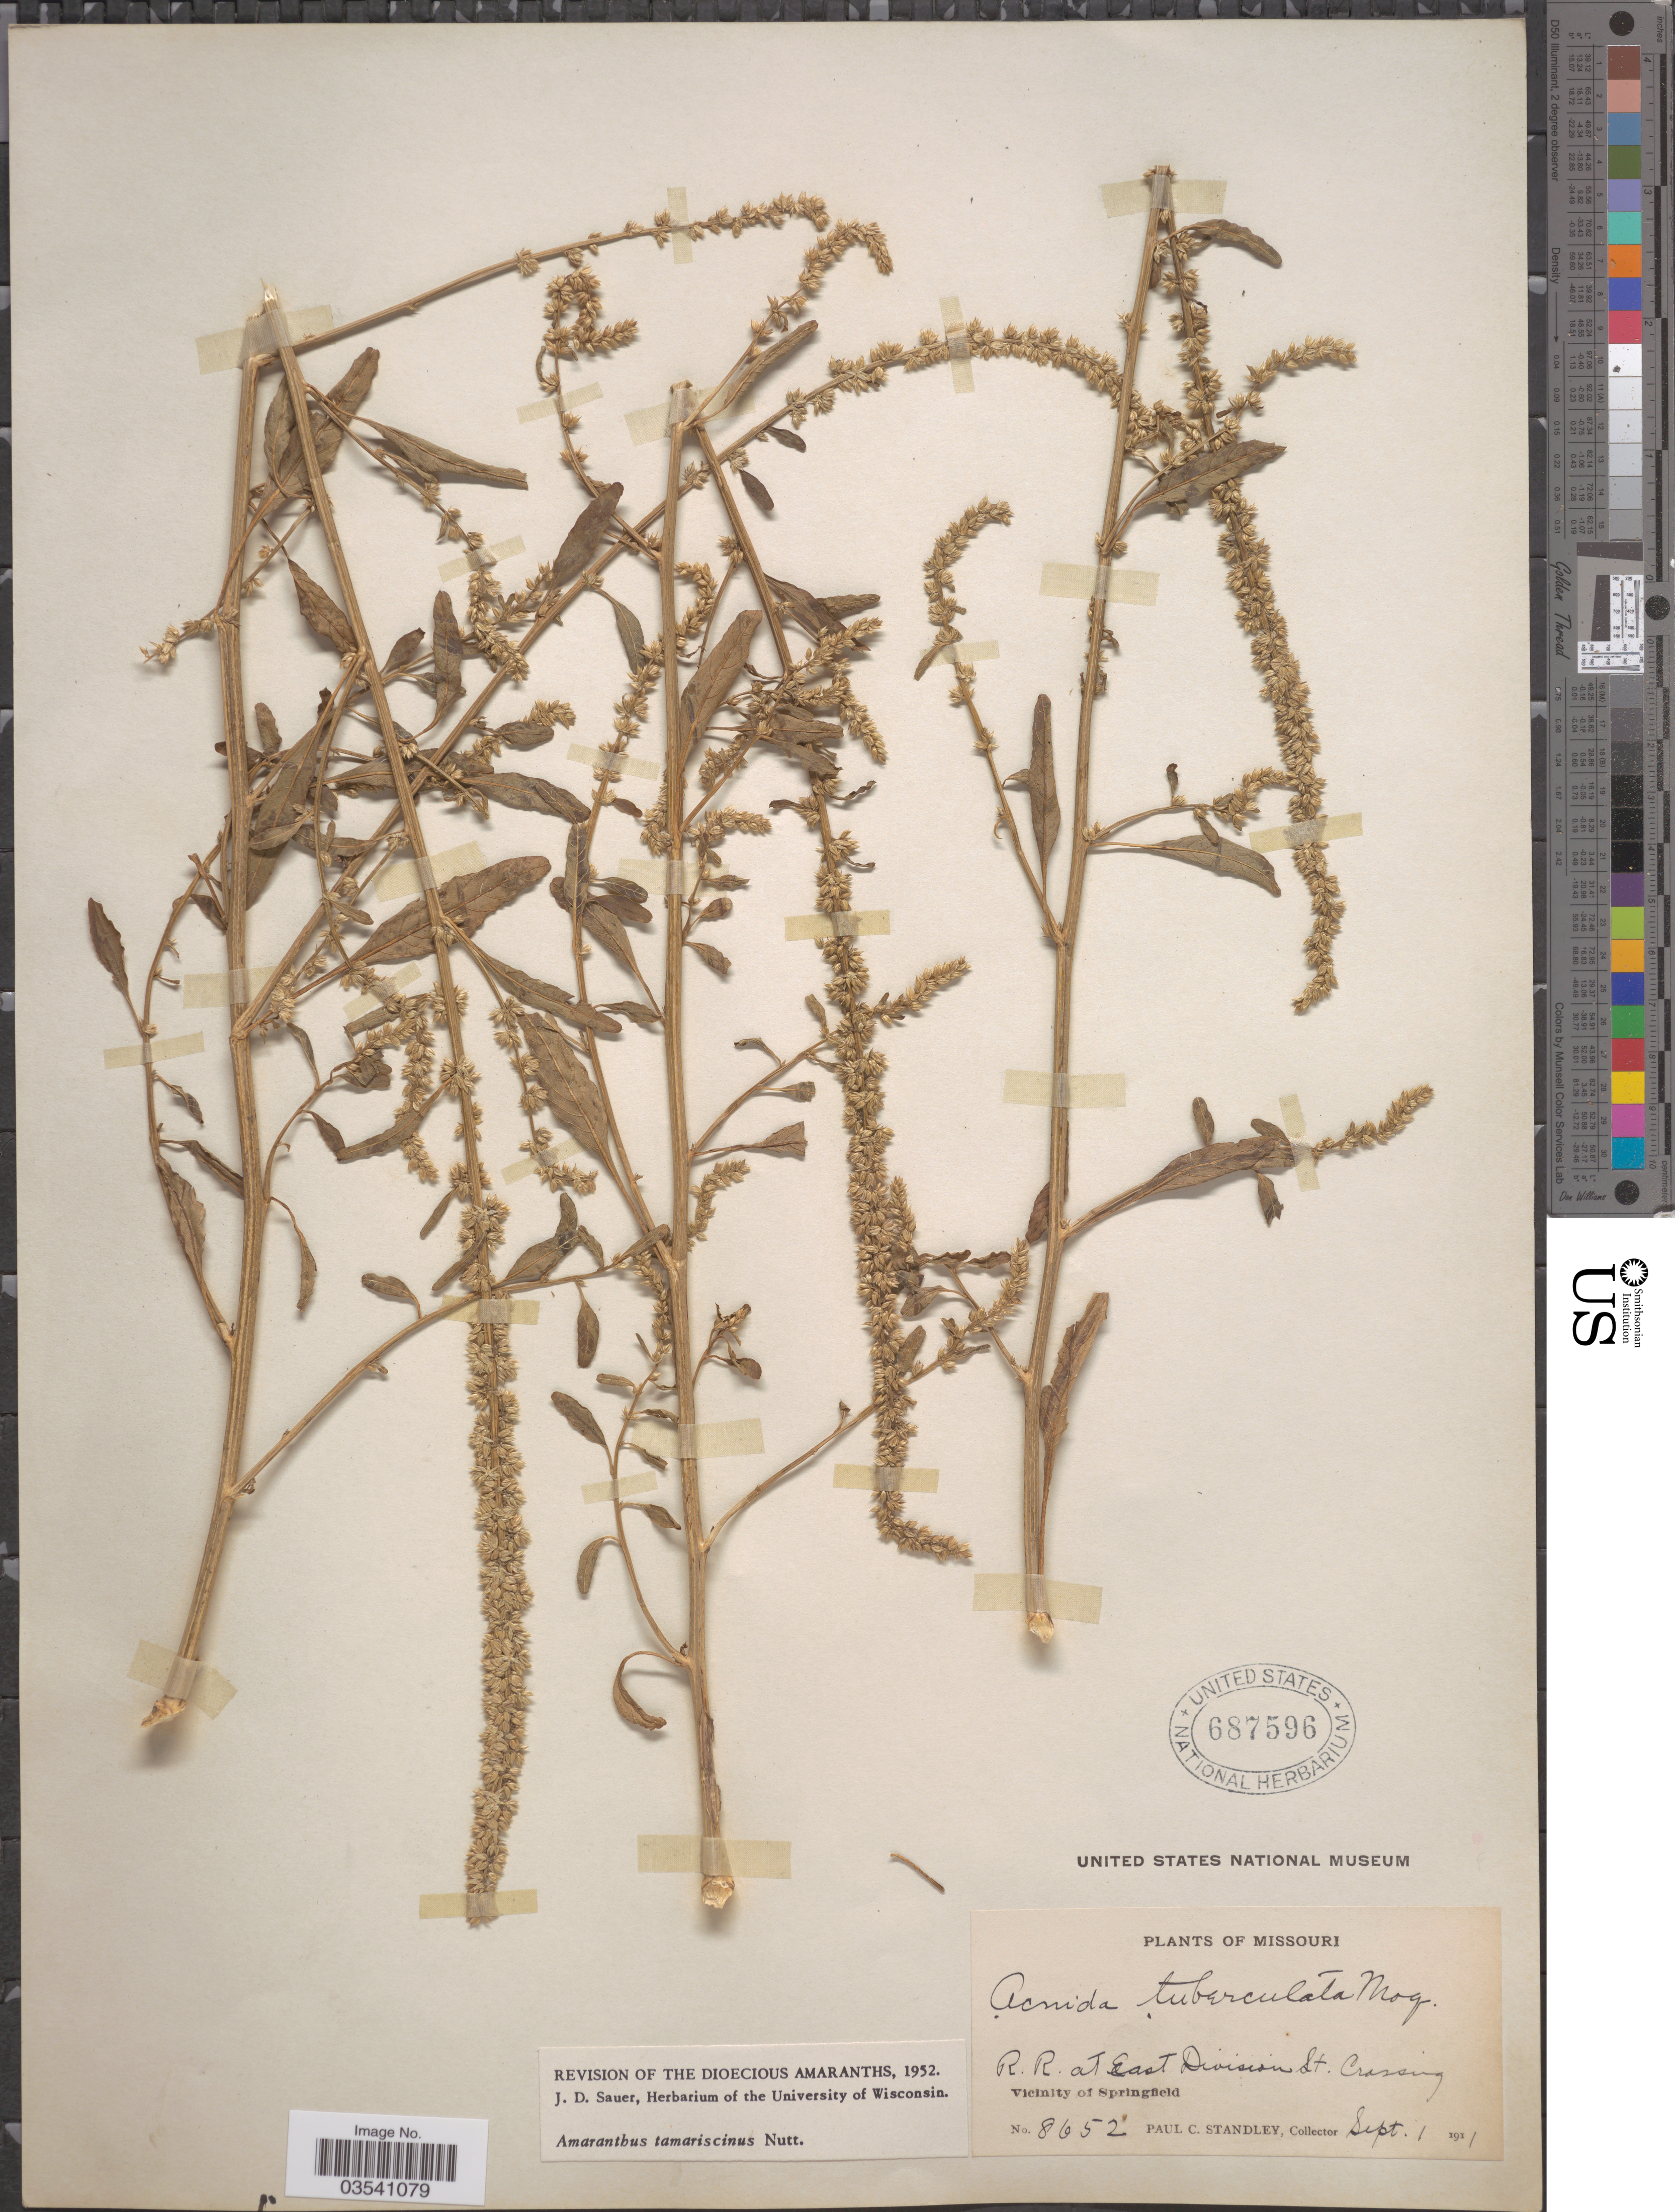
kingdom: Plantae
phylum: Tracheophyta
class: Magnoliopsida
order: Caryophyllales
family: Amaranthaceae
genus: Amaranthus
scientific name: Amaranthus tamariscinus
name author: Nutt.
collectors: P. C. Standley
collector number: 8652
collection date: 1911-09-01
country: United States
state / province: Missouri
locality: R.R. at East Division St. Crossing. Vicinity of Springfield.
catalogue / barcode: US 687596